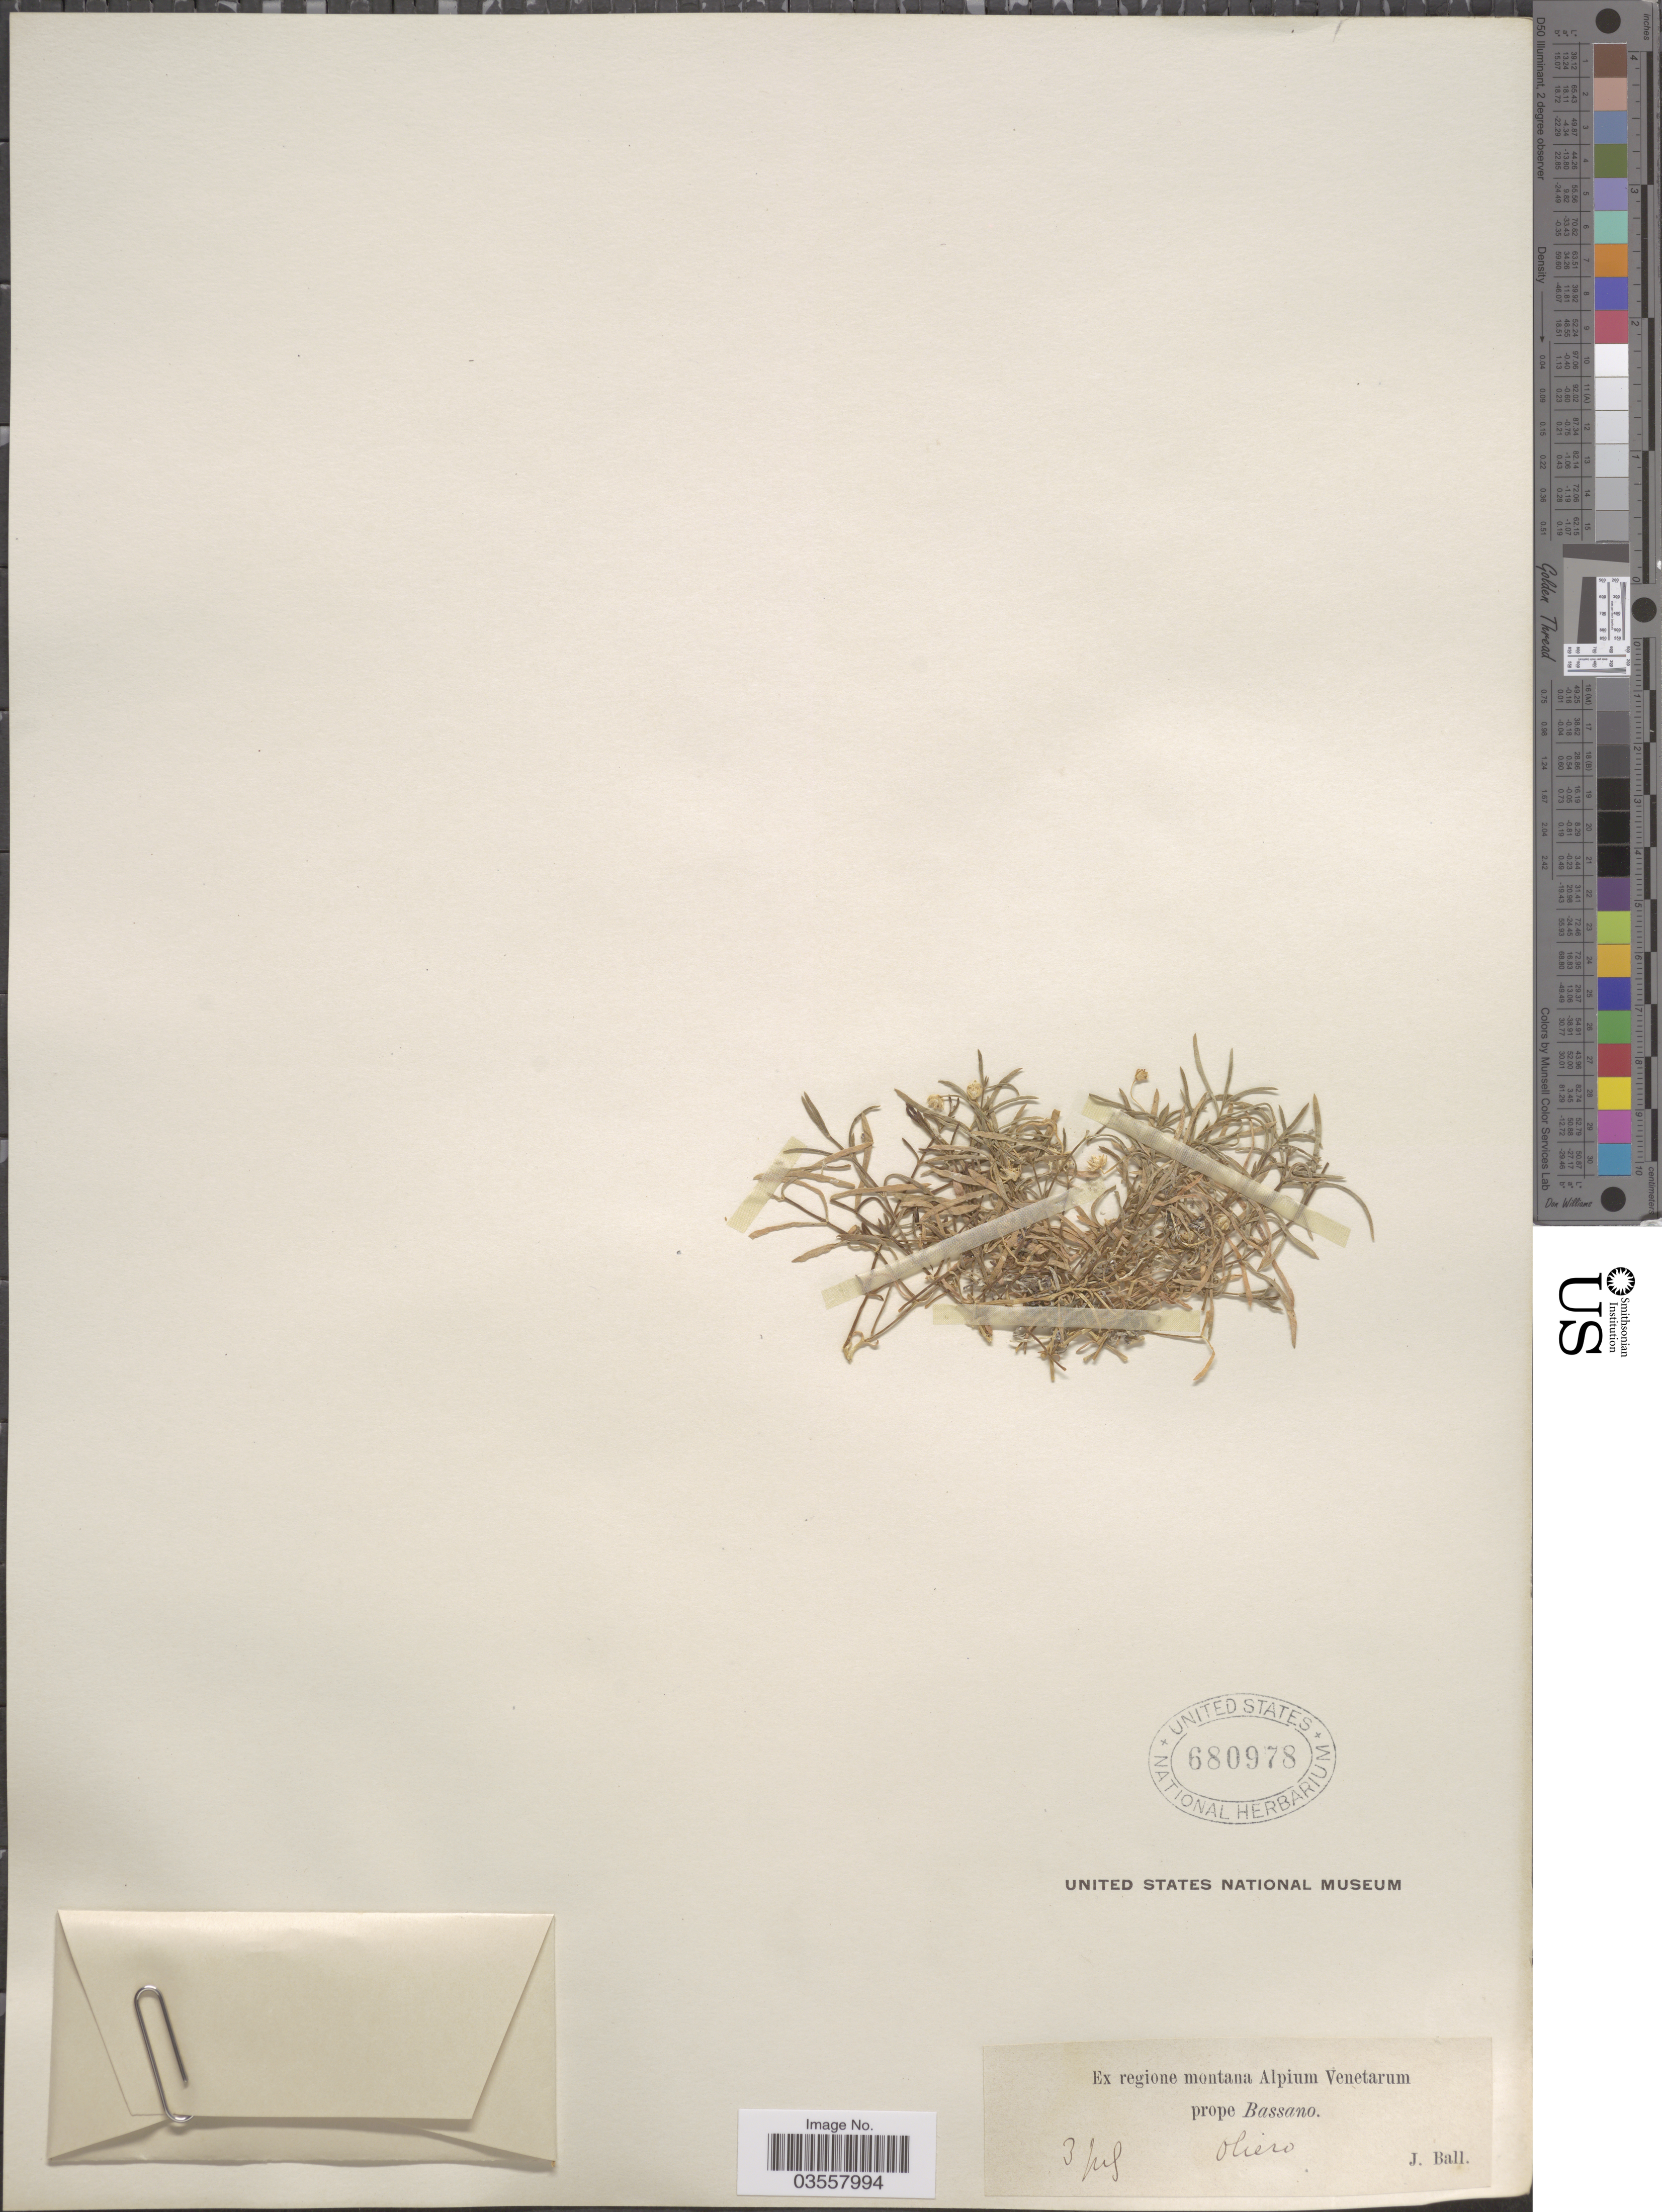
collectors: J. Ball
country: Italy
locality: Ex regione montana Alpium Venetarum prope Bassano. Oliero.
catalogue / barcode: US 680978